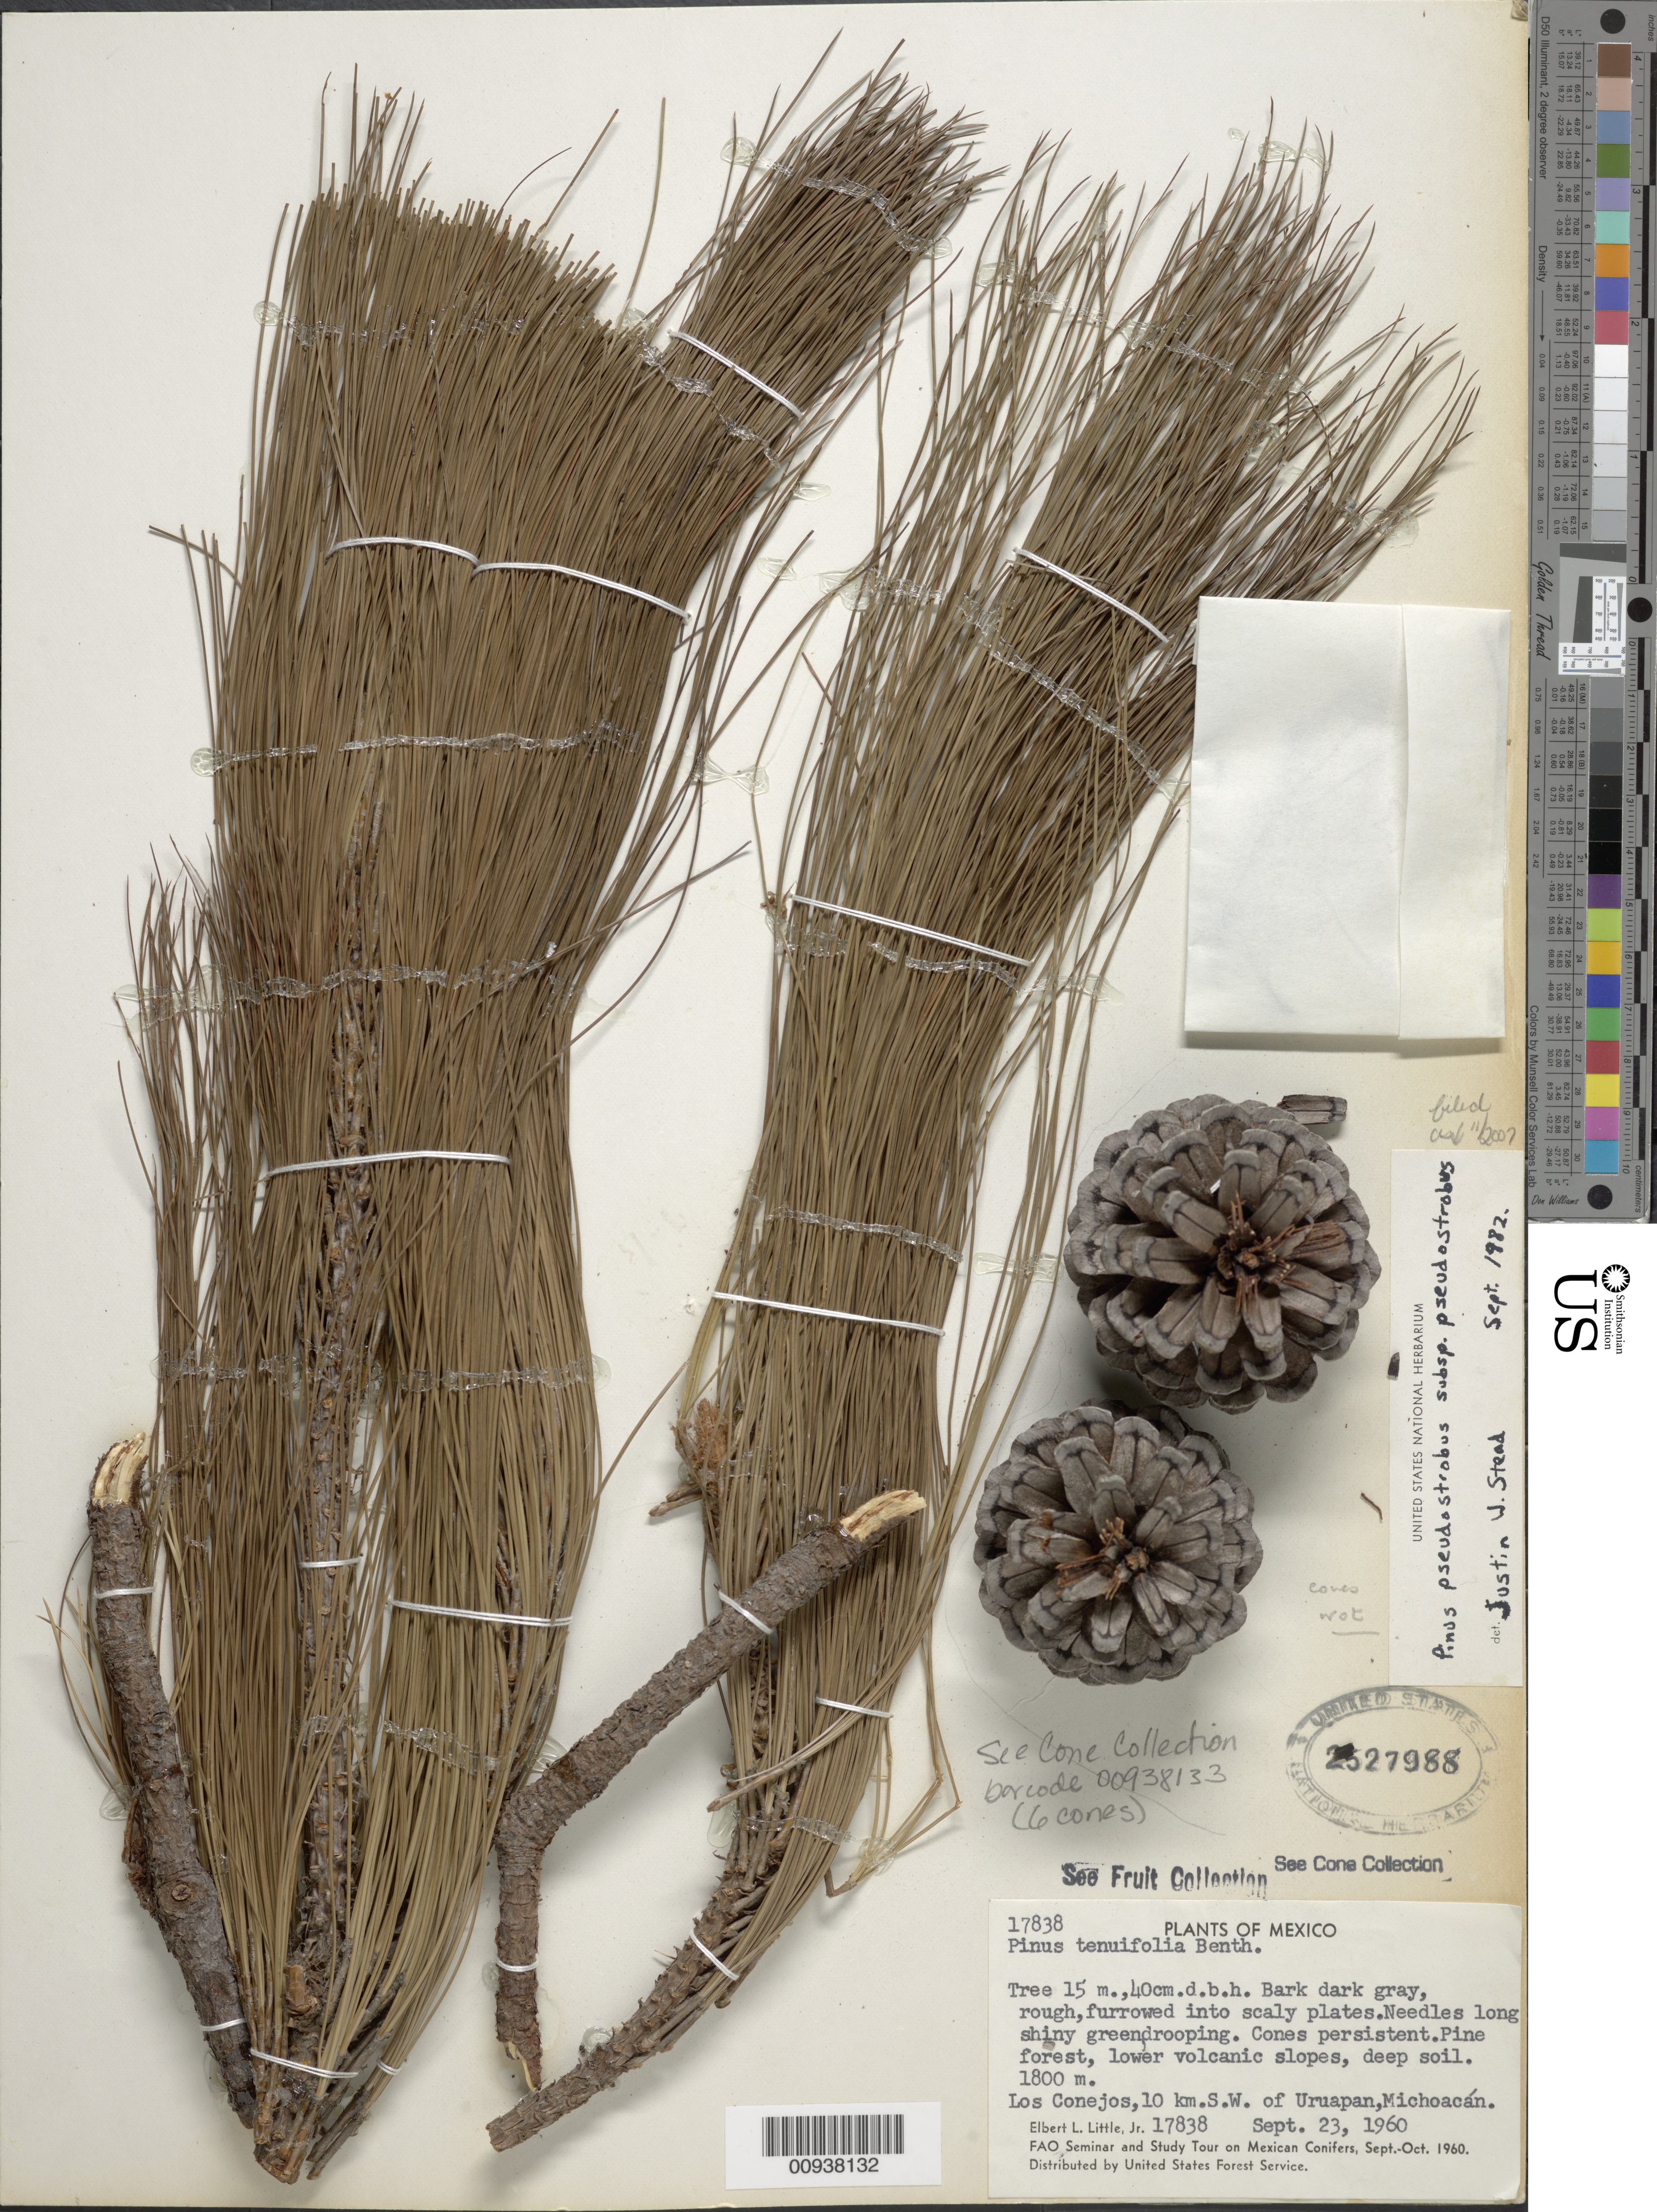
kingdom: Plantae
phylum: Tracheophyta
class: Pinopsida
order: Pinales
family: Pinaceae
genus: Pinus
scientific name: Pinus pseudostrobus subsp. pseudostrobus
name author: Lindl.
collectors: E. L. Little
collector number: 17838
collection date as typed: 23 Sep 1960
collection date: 1960-09-23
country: Mexico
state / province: Michoacán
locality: Los Conejos, 10 km. SW of Uruapan.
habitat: Pine forest, lower volcanic slopes, deep soil.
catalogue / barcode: US 2527988